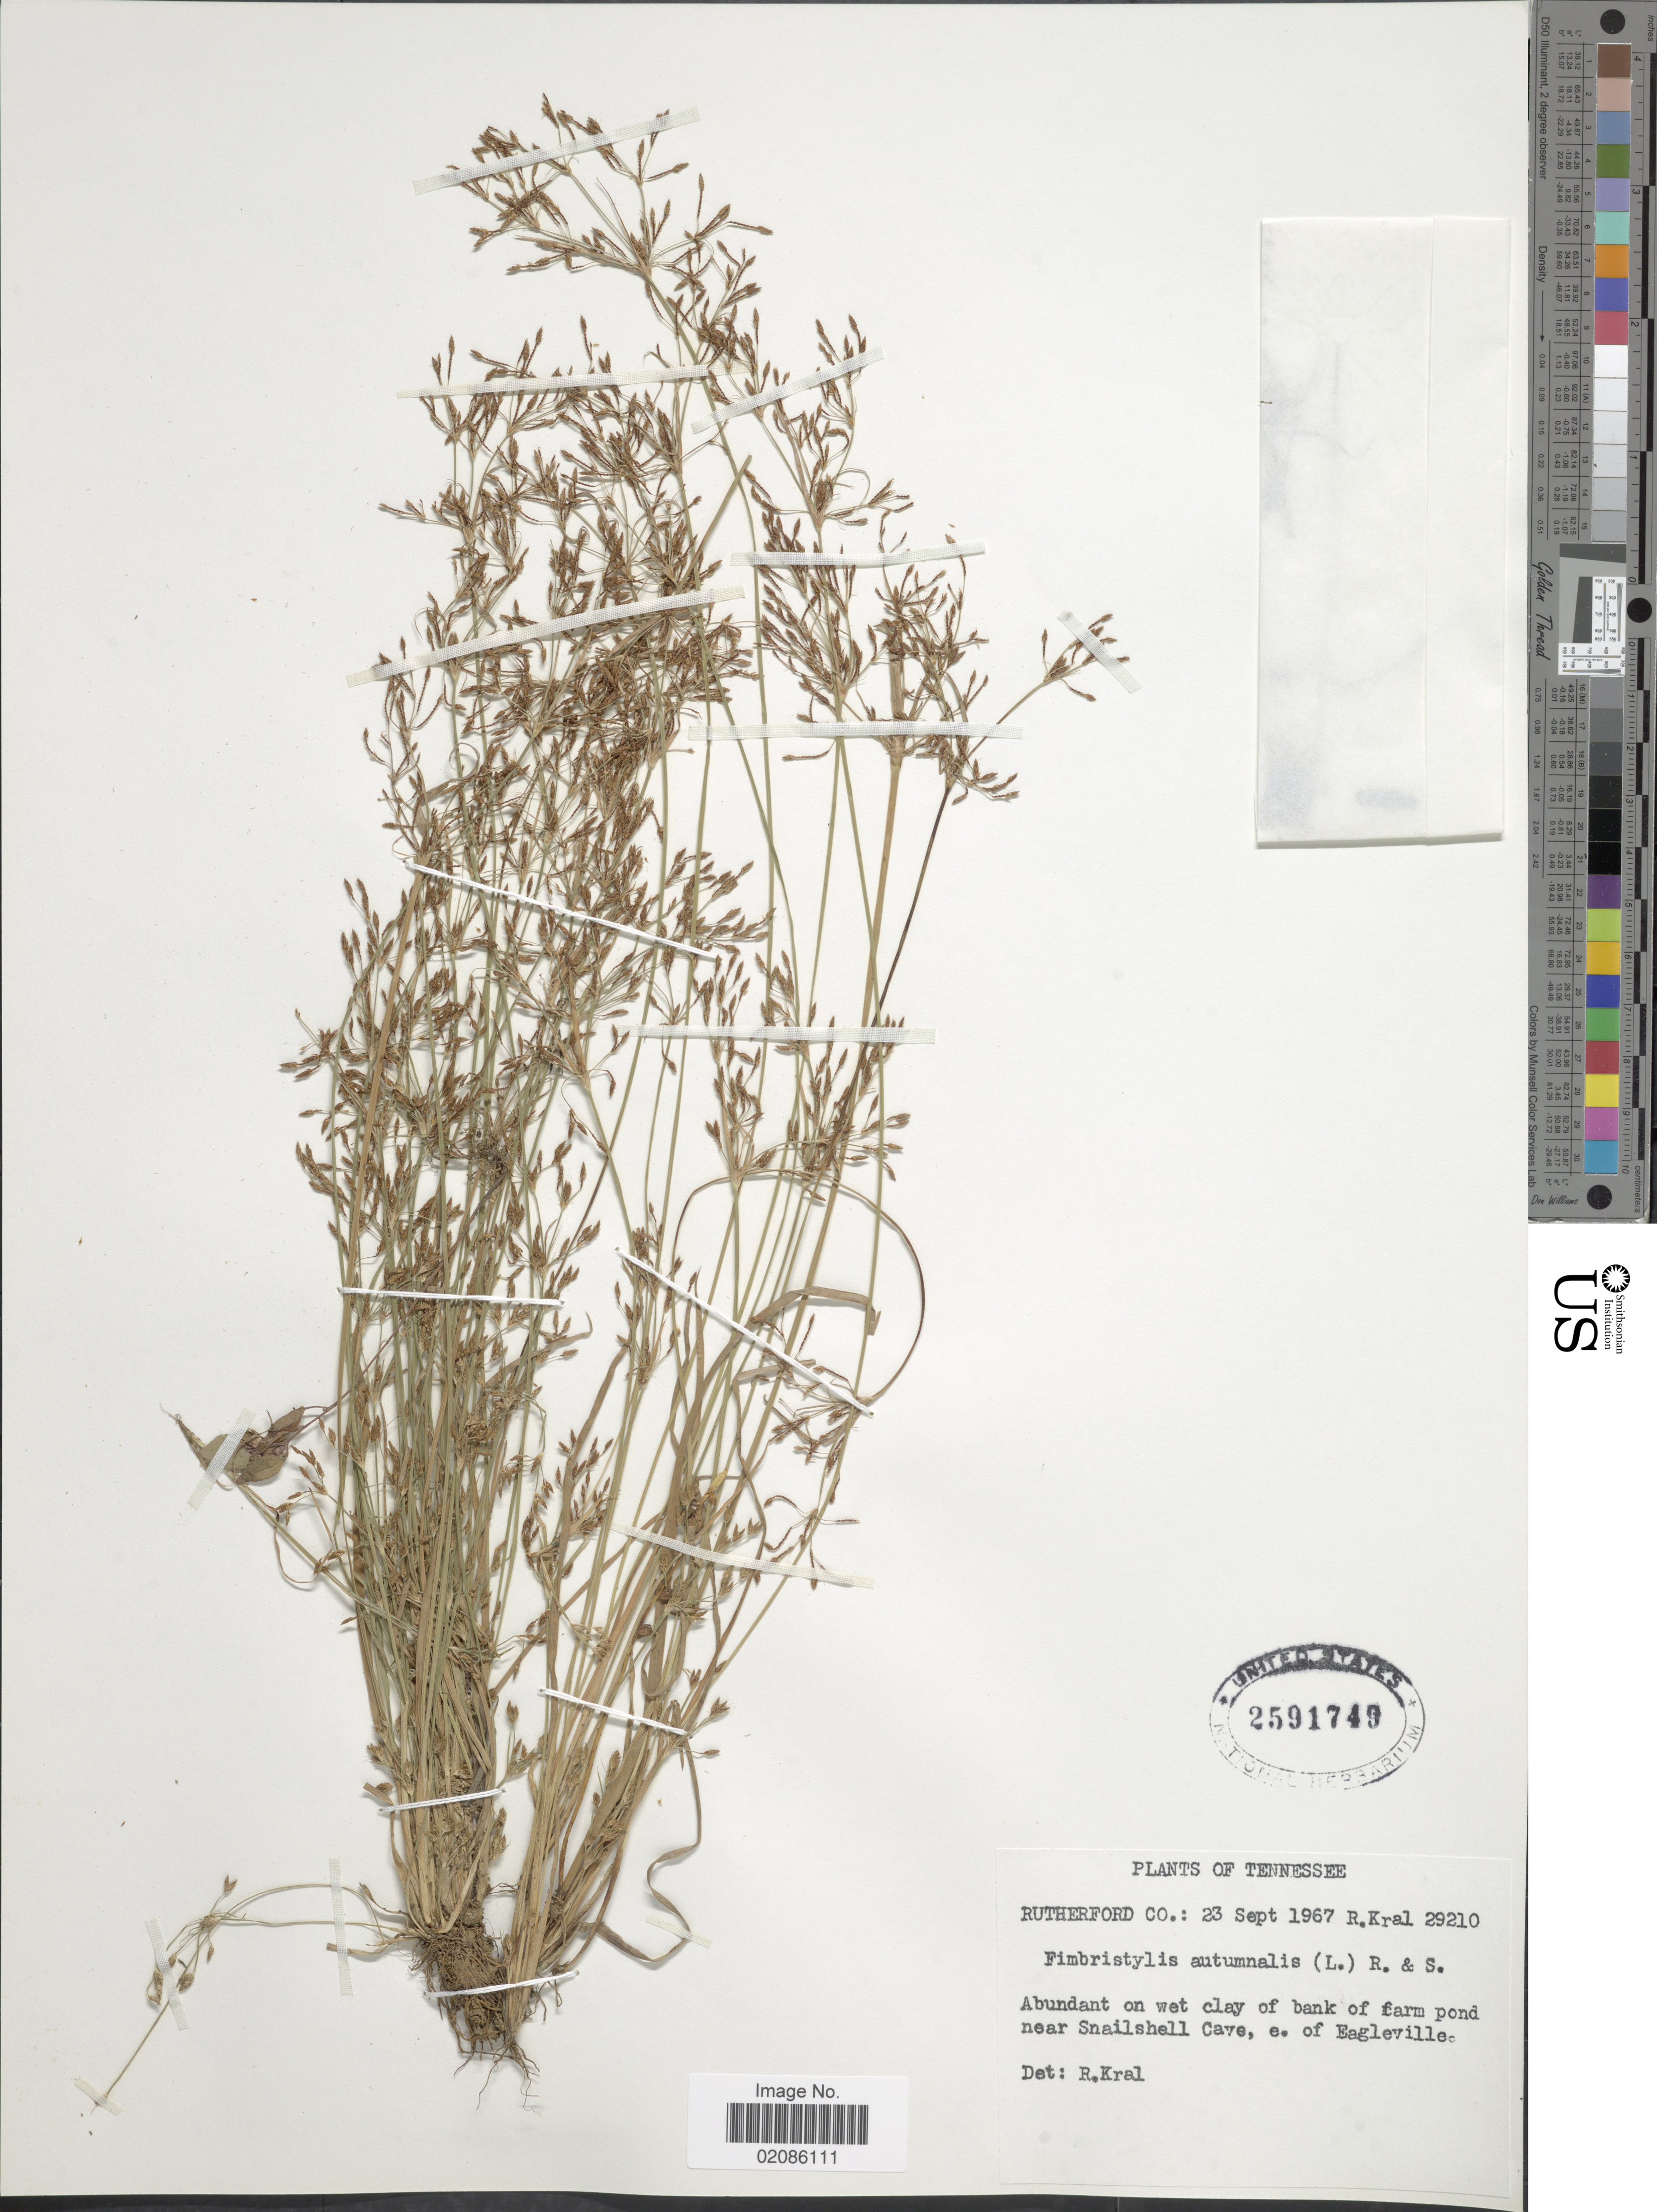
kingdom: Plantae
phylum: Tracheophyta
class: Liliopsida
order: Poales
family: Cyperaceae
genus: Fimbristylis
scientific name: Fimbristylis autumnalis (L.) Roem. & Schult.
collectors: R. Kral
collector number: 29210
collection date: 1967-09-23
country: United States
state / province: Tennessee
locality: Rutherford Co. Abundant on wet clay of bank of farm pond near Snailshell Cave, e. of Eaglevilles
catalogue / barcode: US 2591749